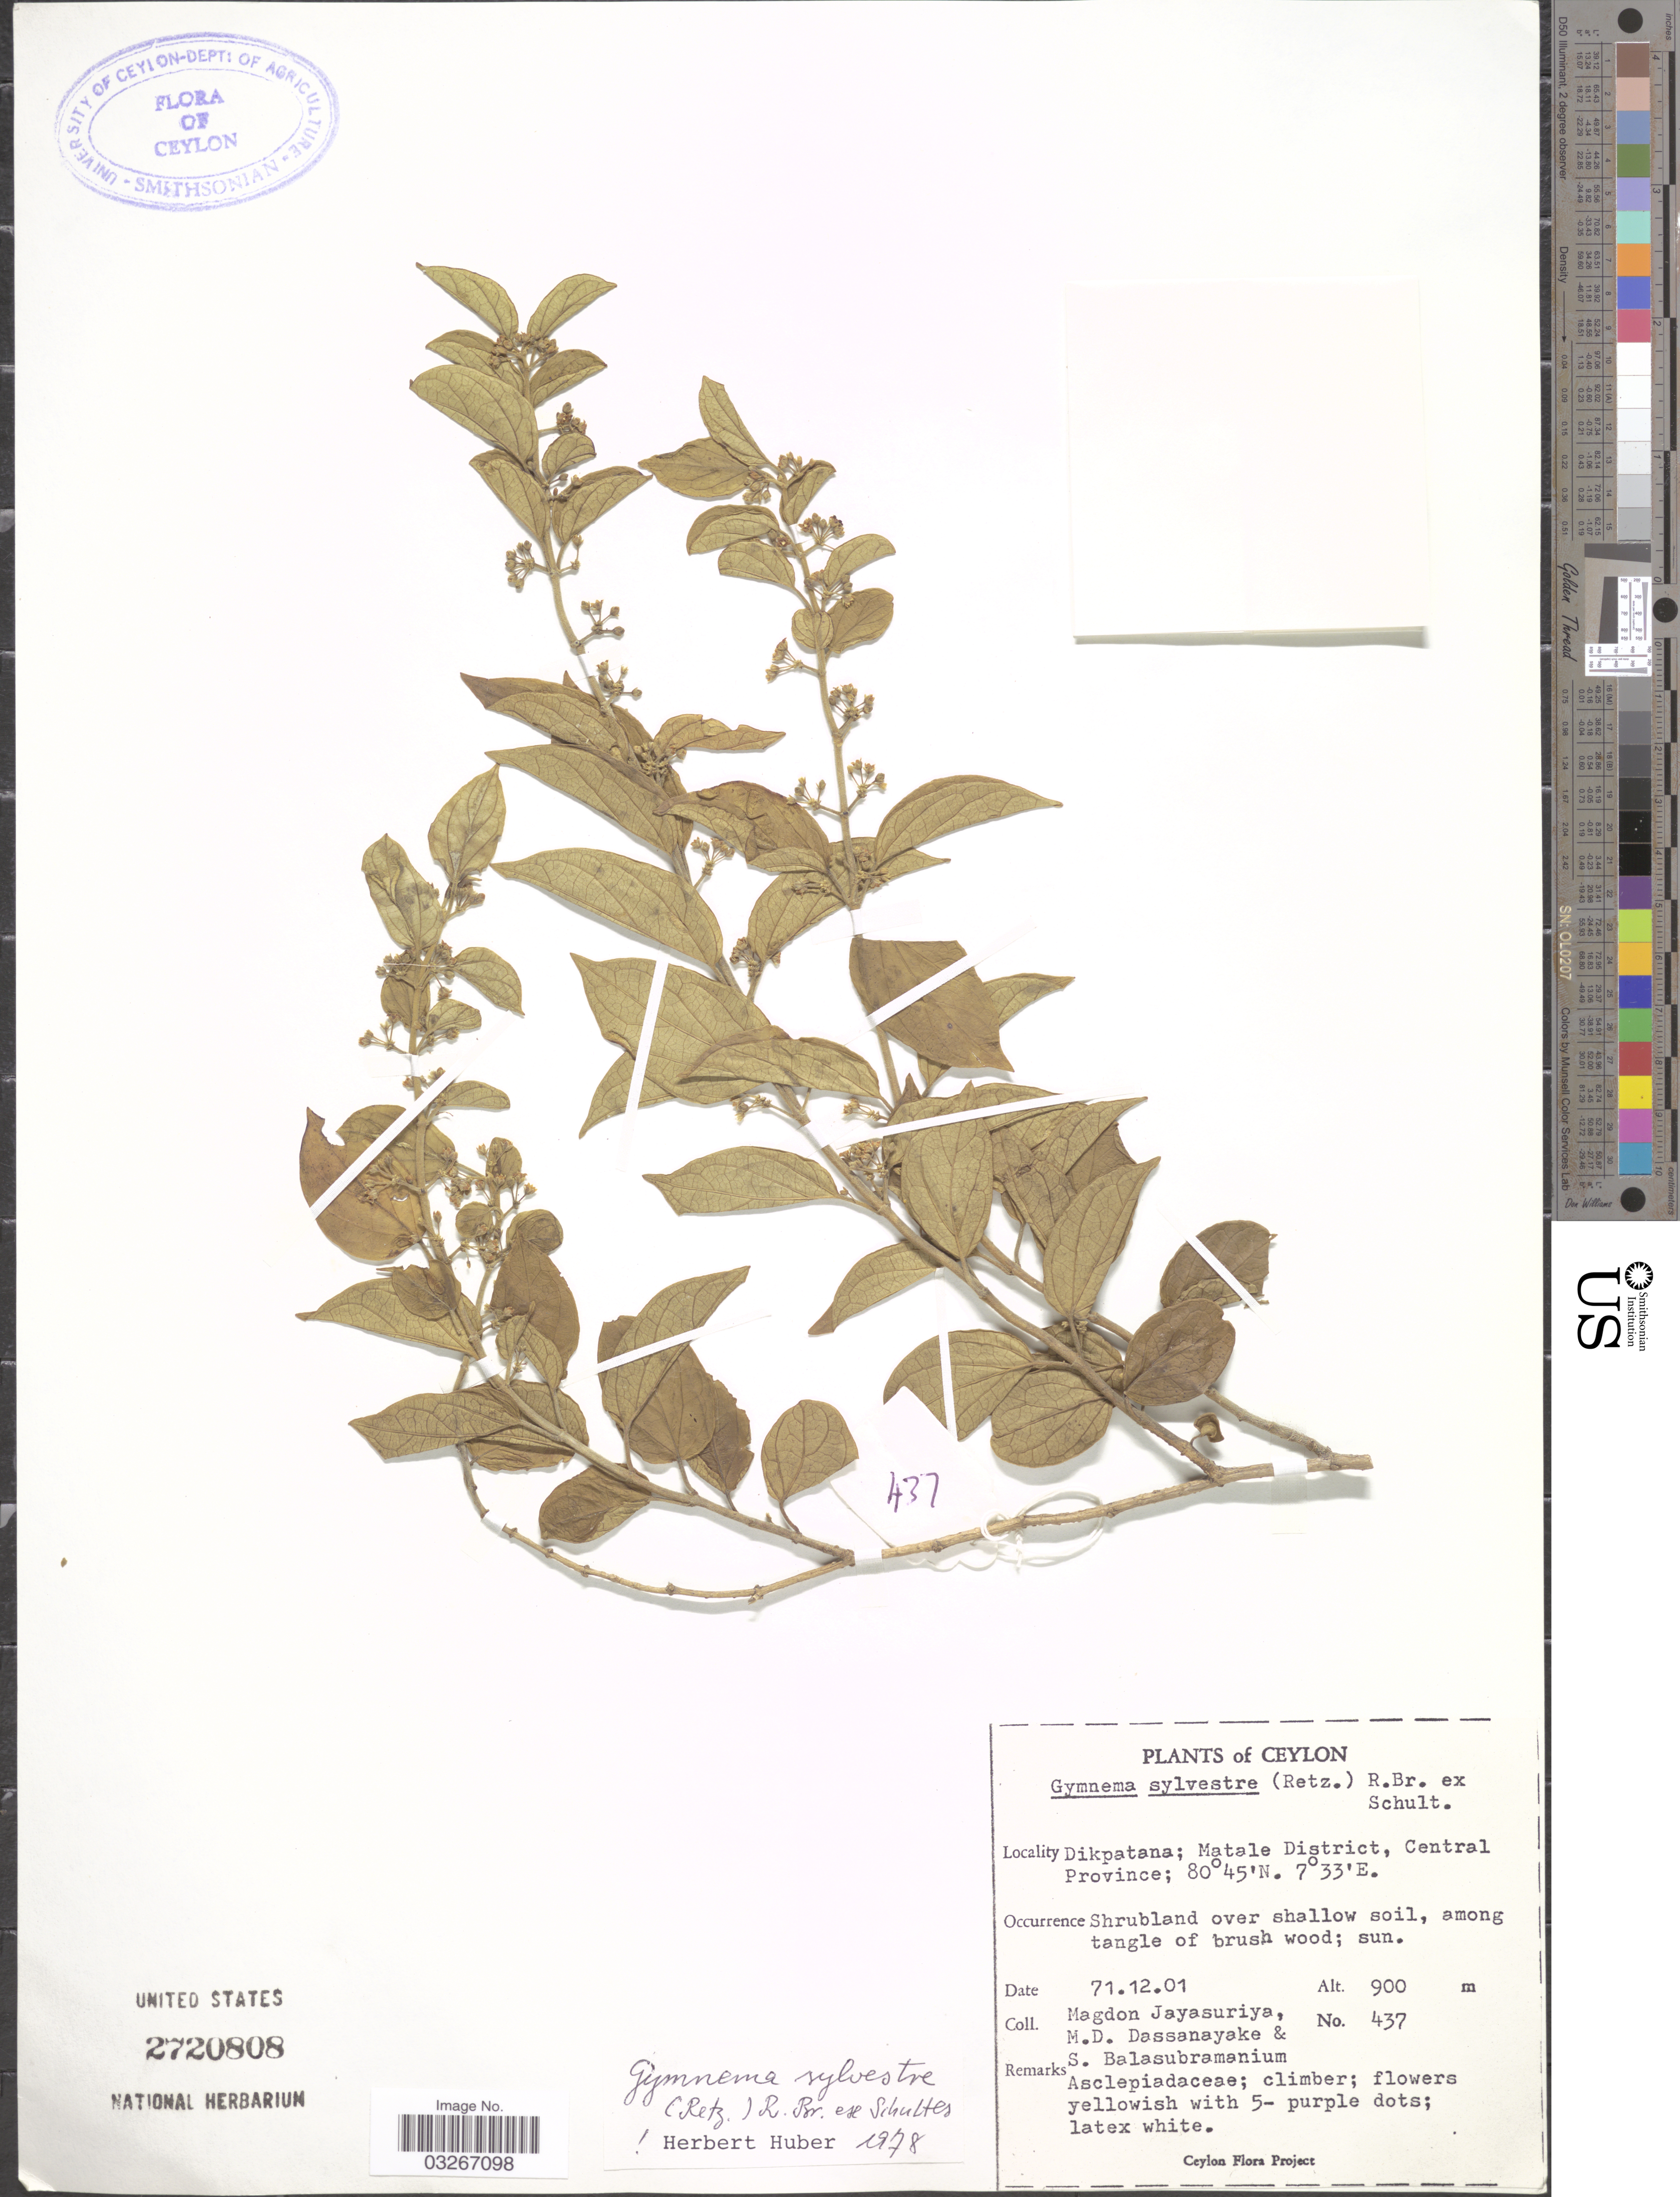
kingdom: Plantae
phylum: Tracheophyta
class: Magnoliopsida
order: Gentianales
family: Apocynaceae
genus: Gymnema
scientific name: Gymnema sylvestre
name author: (Retz.) R. Br. ex Schult. in Roem. & Schult.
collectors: A. H. Jayasuriya, M. D. Dassanayake & S. Balasubramanium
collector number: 437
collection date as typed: Transcribed d/m/y: 1/12/71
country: Sri Lanka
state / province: Central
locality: Ceylon. Dikpatana; Matale District.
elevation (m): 900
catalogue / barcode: US 2720808